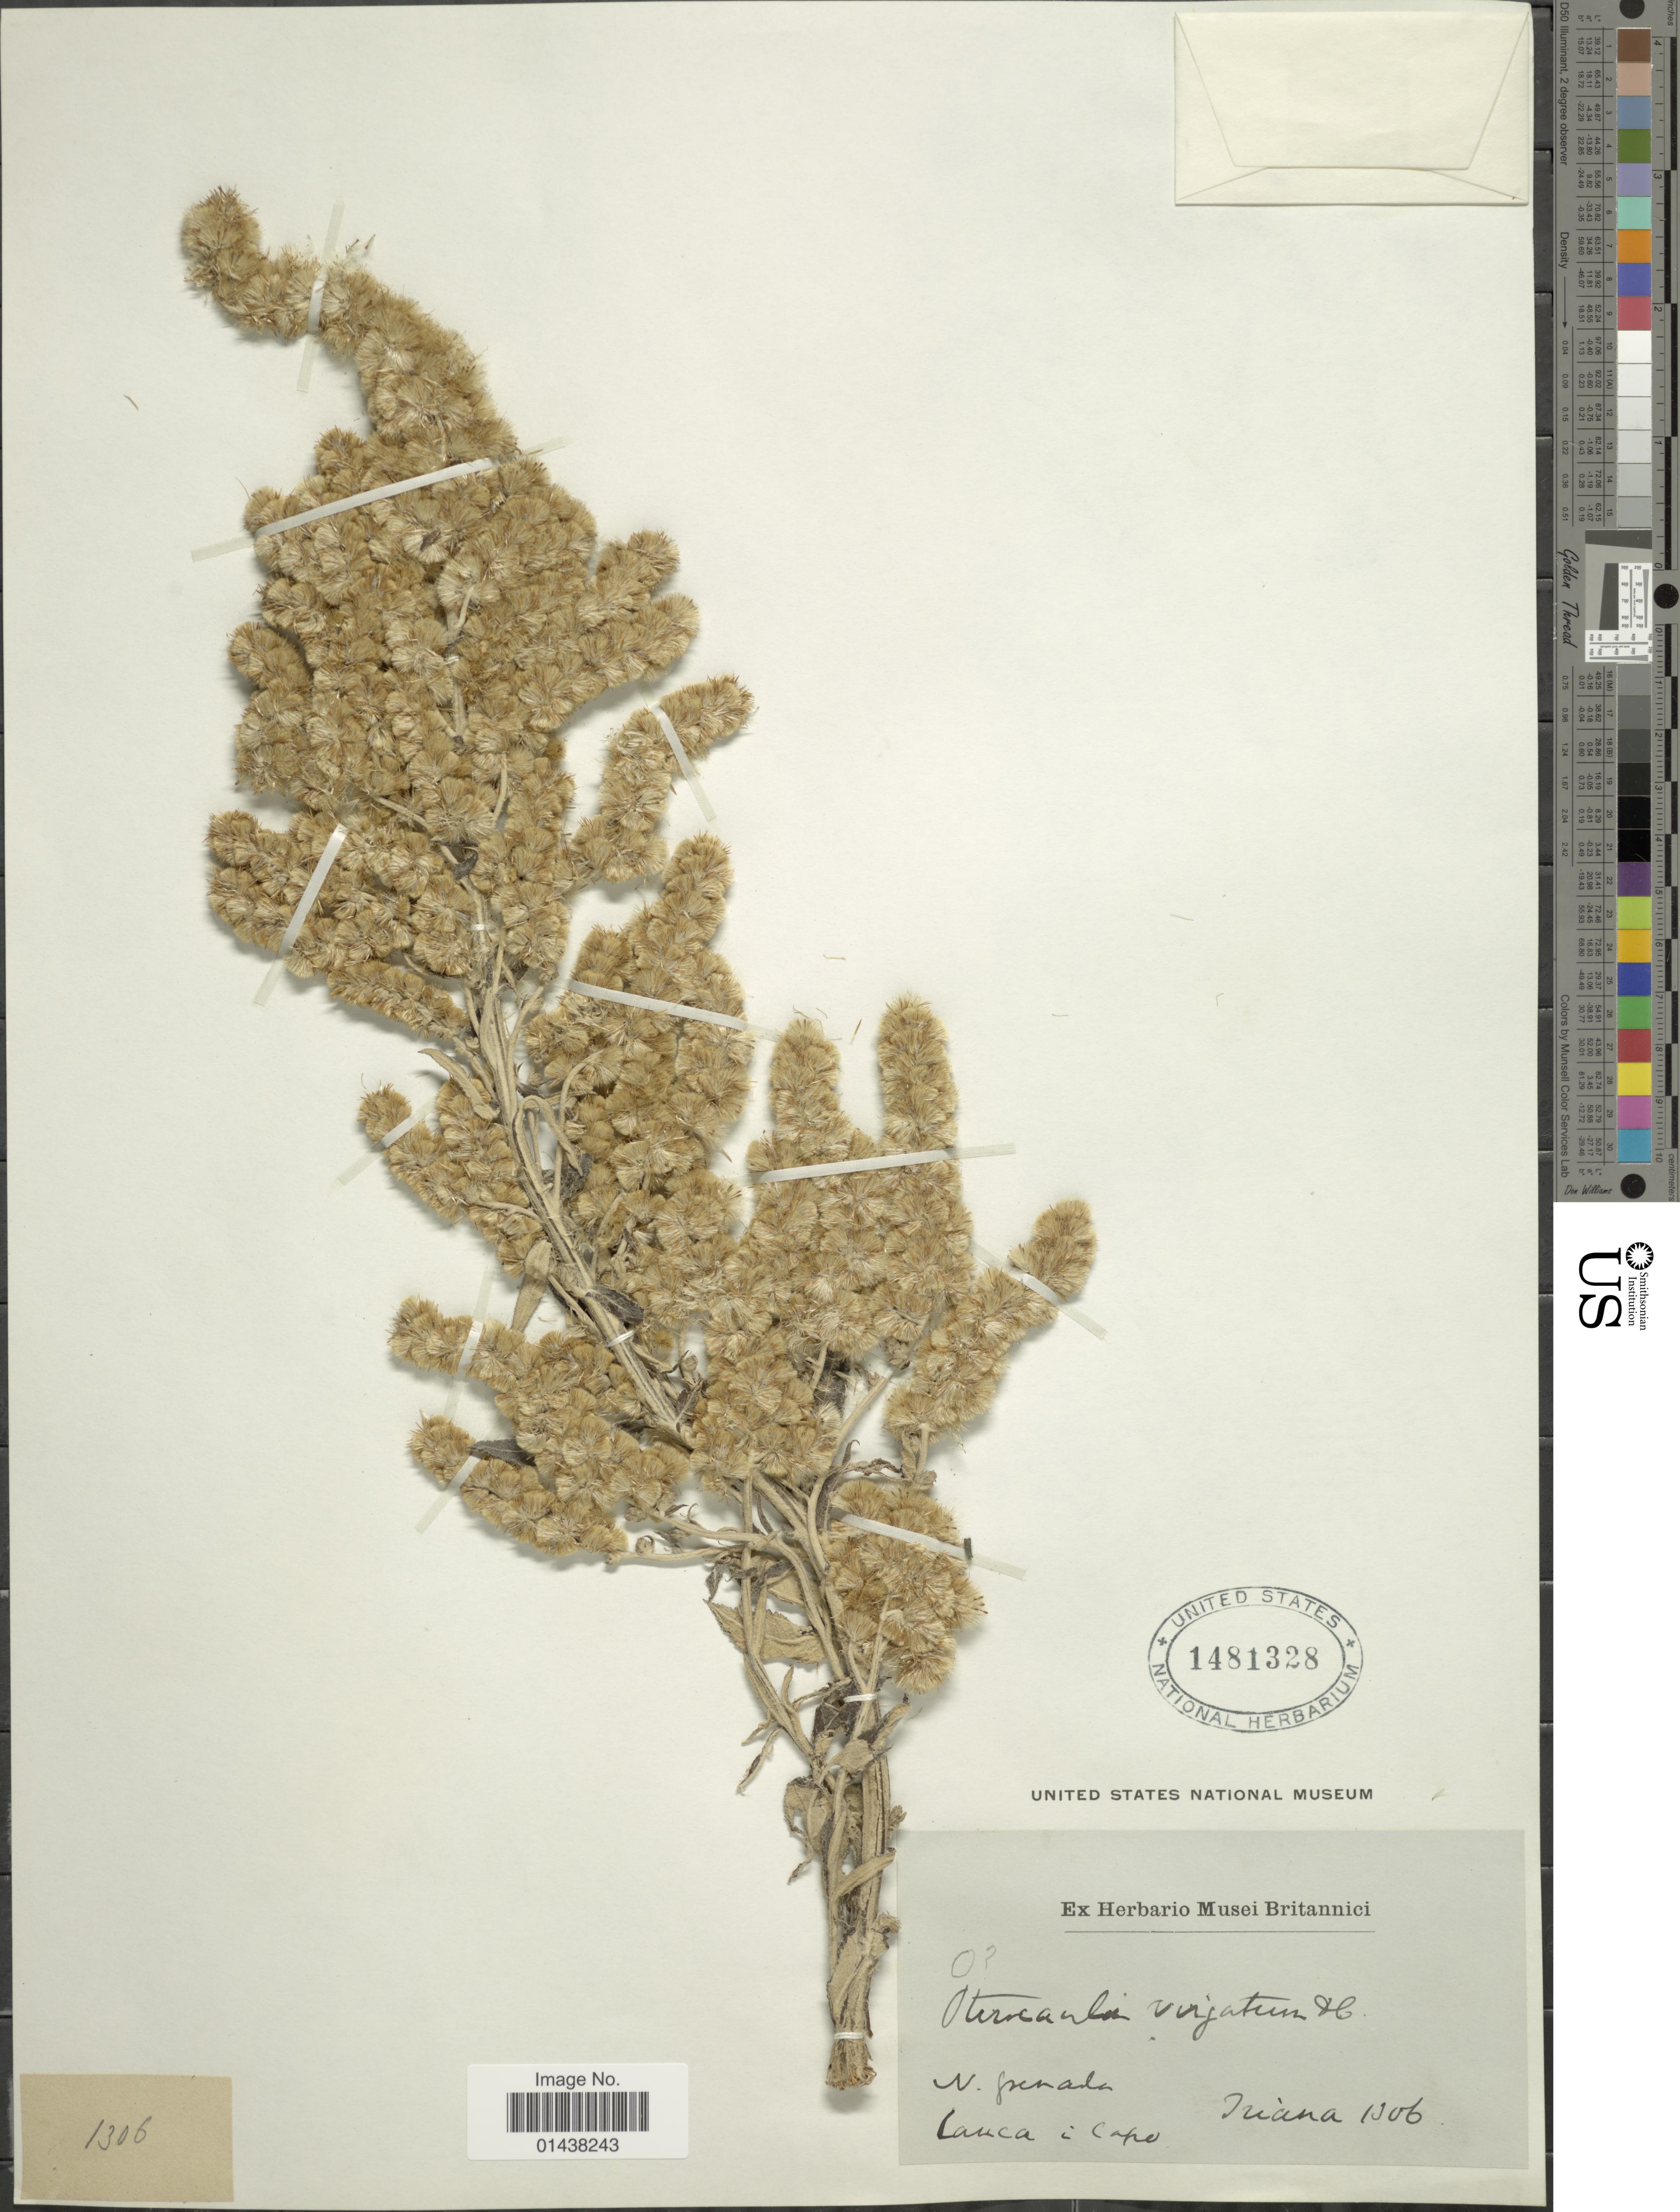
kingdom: Plantae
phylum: Tracheophyta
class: Magnoliopsida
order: Asterales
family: Asteraceae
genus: Pterocaulon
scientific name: Pterocaulon virgatum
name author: (L.) DC.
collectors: Triana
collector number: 1306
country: Colombia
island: Grenada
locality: N. Grenada, Cauca i capo [interpreted]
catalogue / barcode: US 1481328